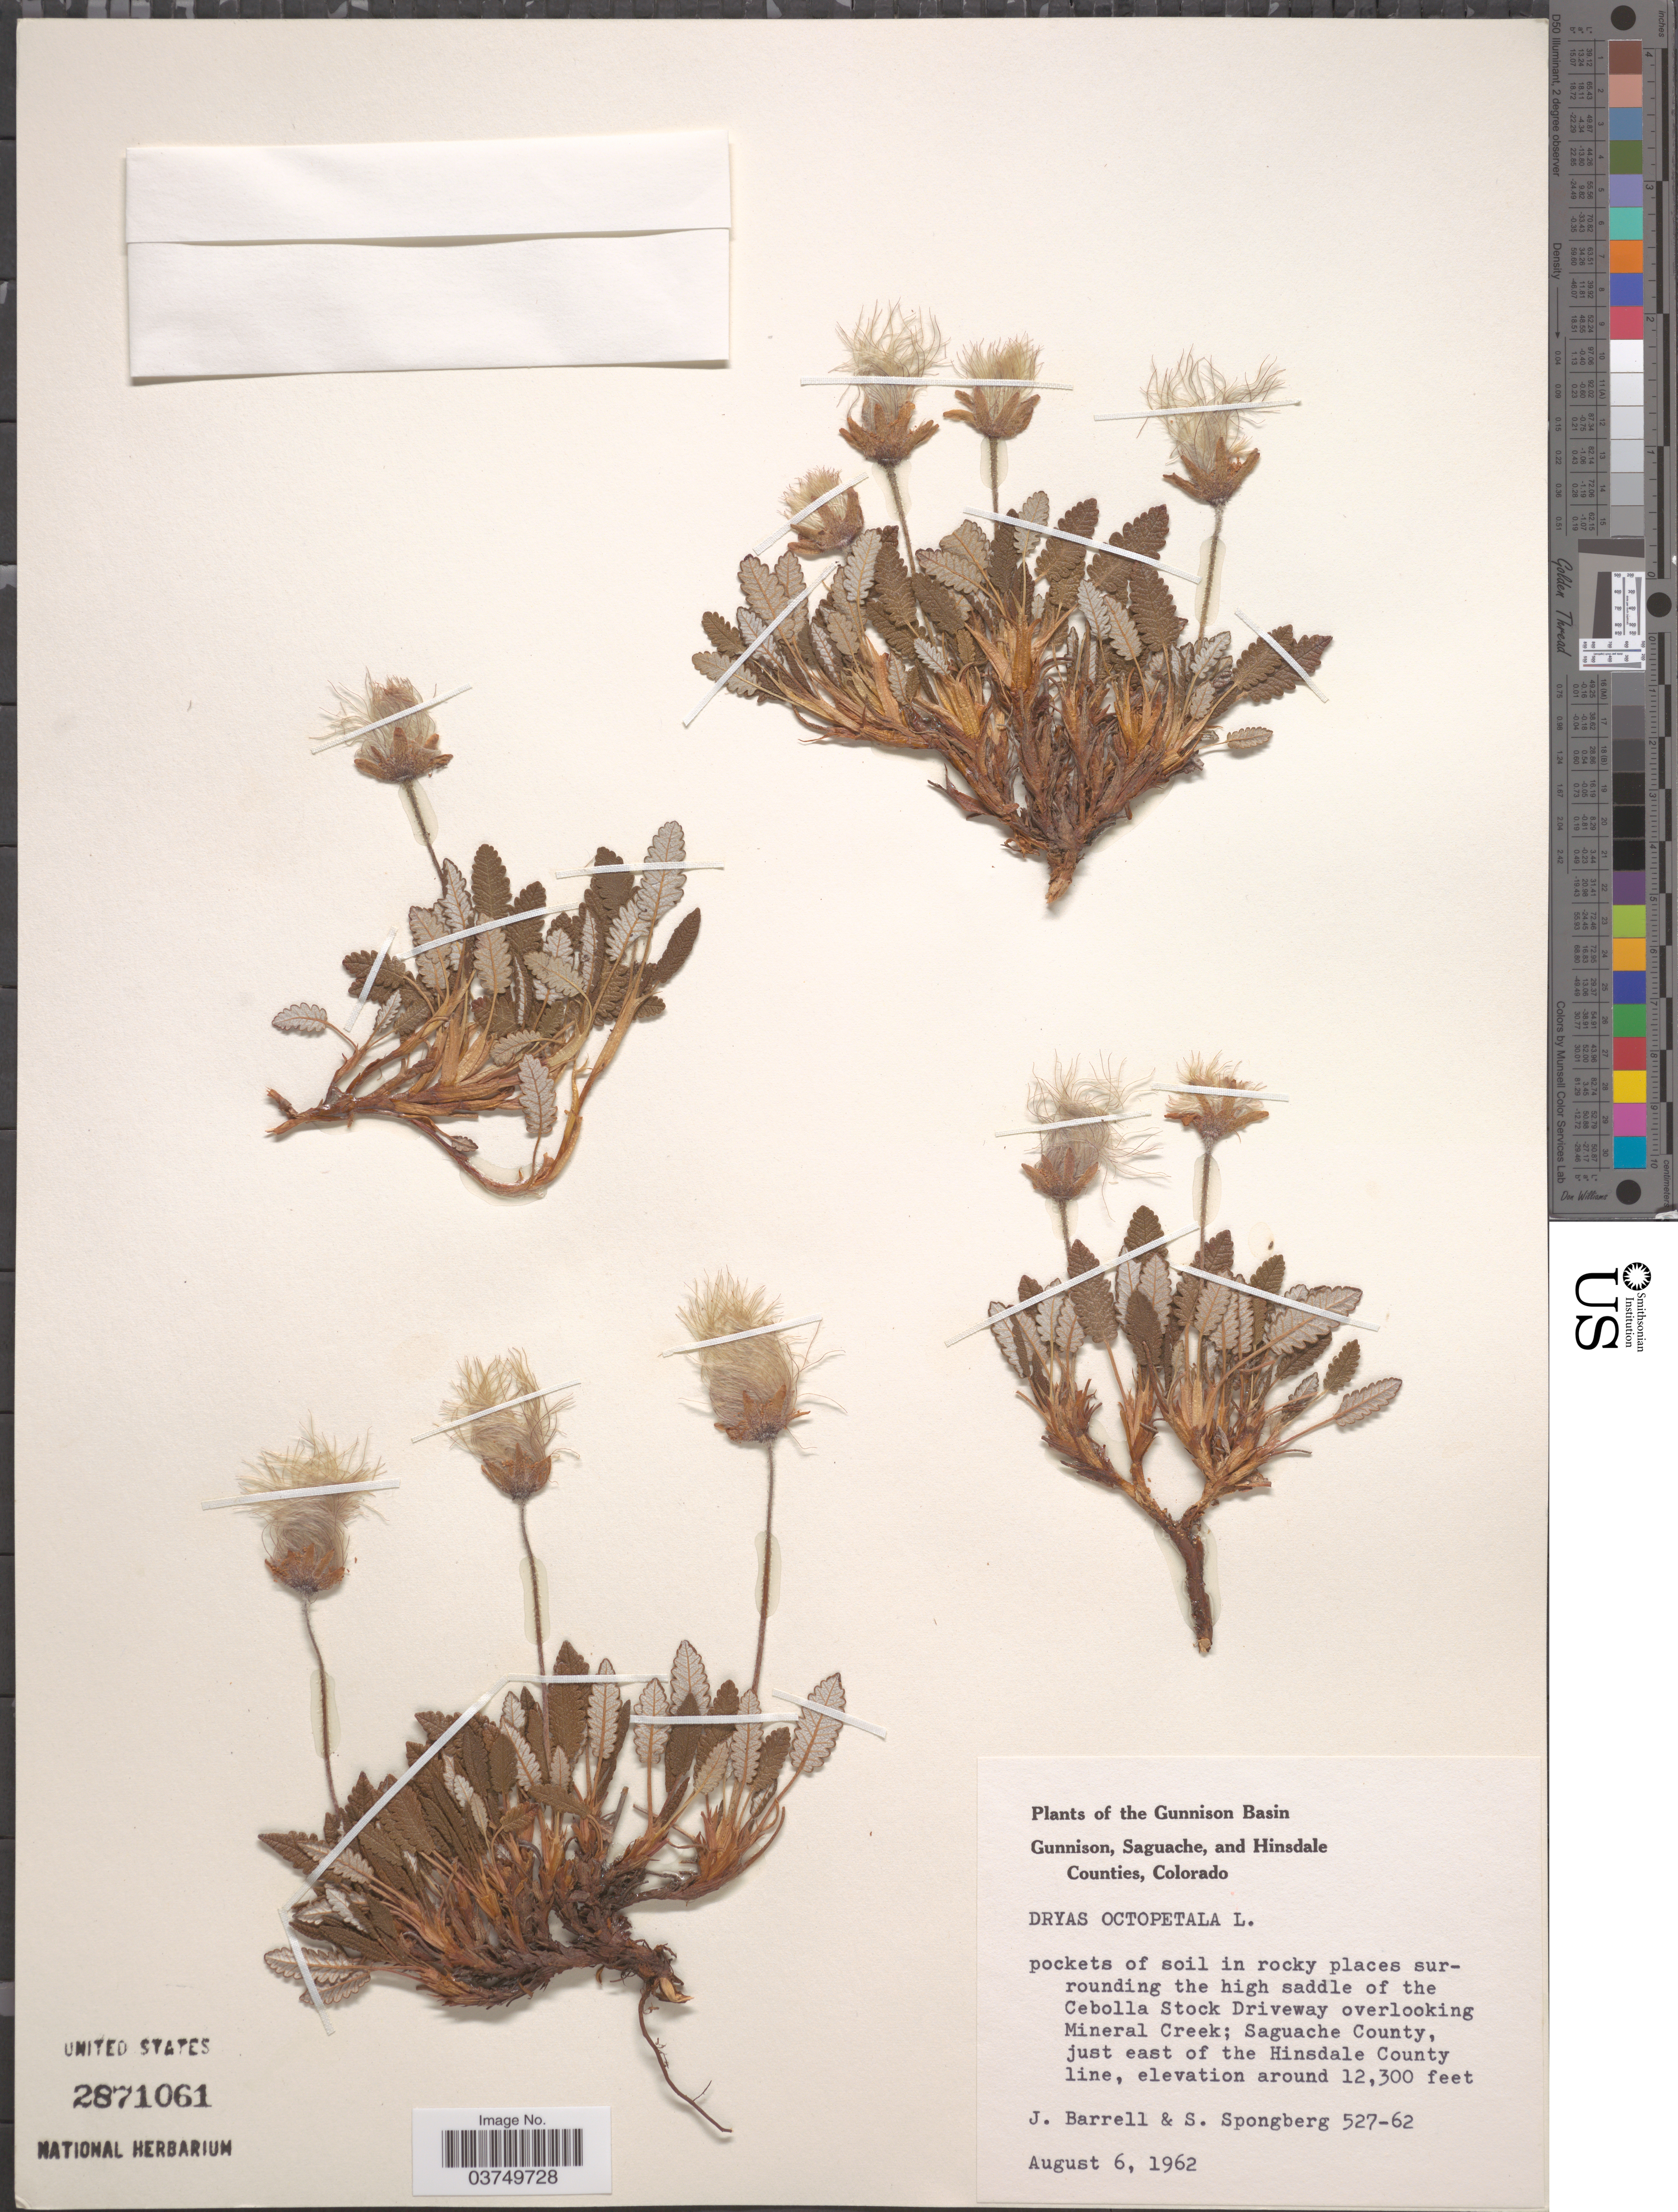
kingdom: Plantae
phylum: Tracheophyta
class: Magnoliopsida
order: Rosales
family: Rosaceae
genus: Dryas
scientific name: Dryas octopetala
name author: L.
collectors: J. Barrell & S. A.Spongberg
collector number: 527-62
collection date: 1962-08-06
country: United States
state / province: Colorado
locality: The Gunnison Basin. The high saddle of the Cebolla Stock Driveway overlooking Mineral Creek; Saguache County, just east of the Hinsdale County line.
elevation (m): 3749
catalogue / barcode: US 2871061